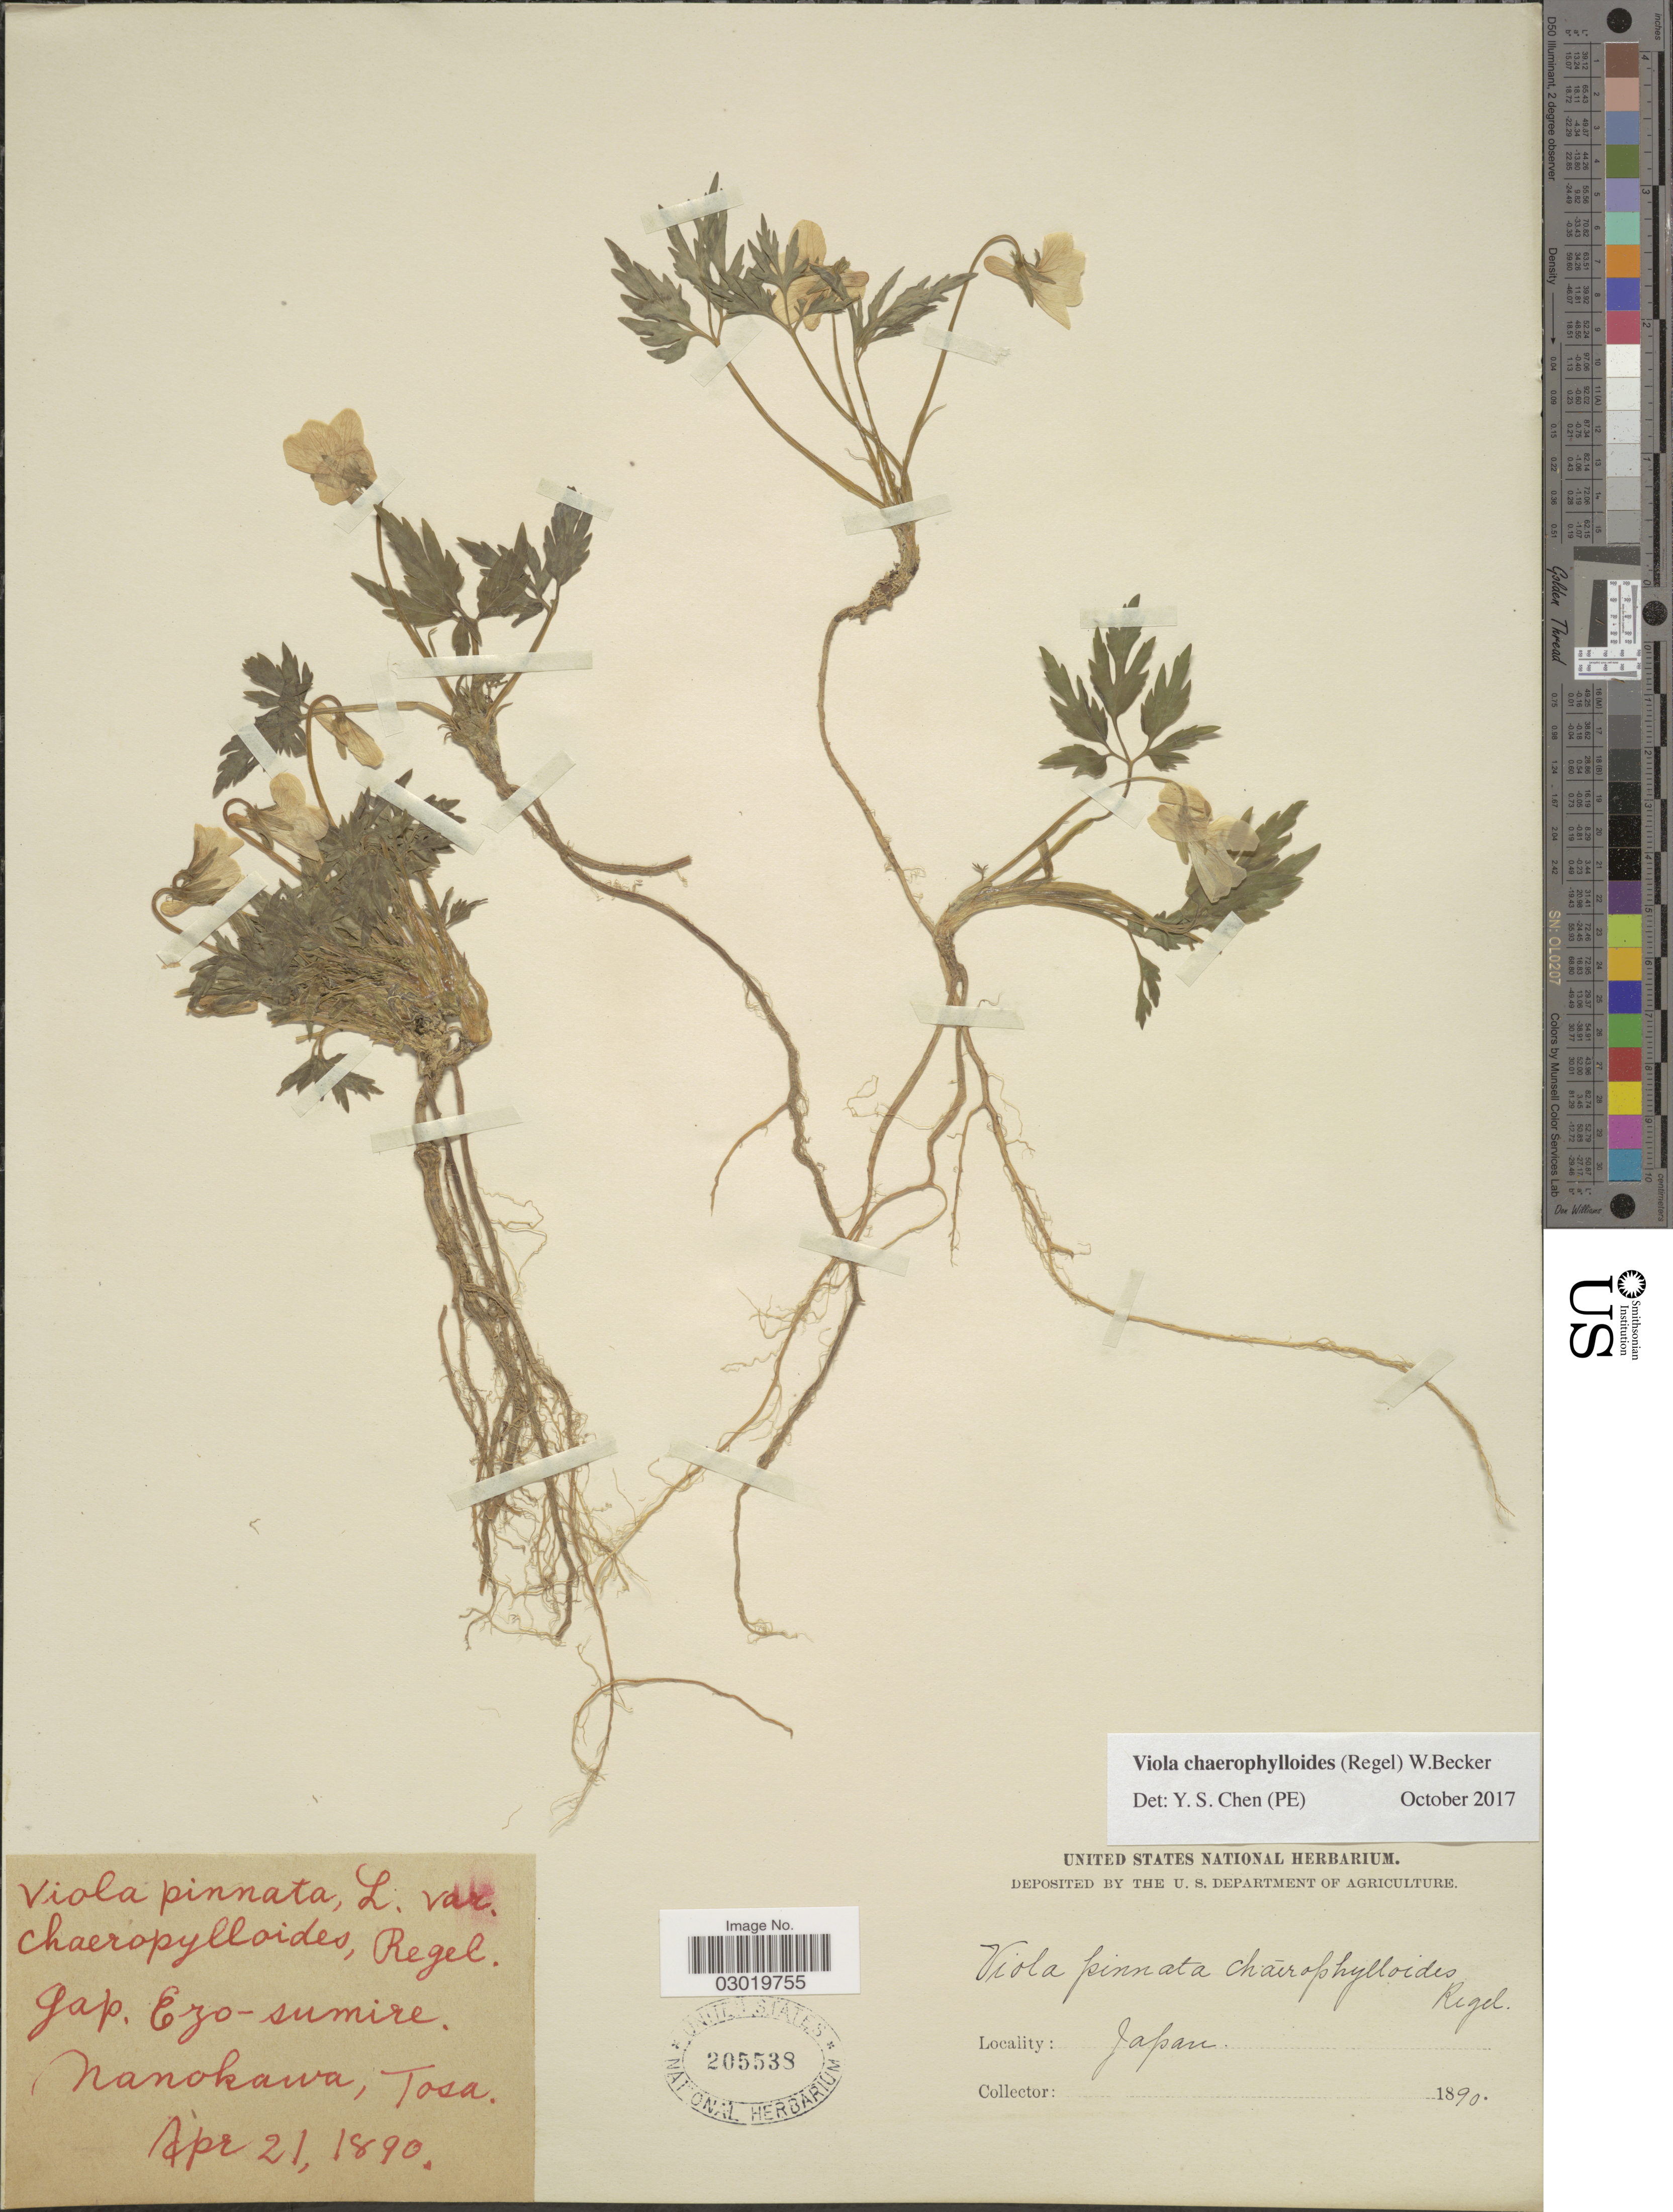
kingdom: Plantae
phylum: Tracheophyta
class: Magnoliopsida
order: Malpighiales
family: Violaceae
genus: Viola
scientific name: Viola chaerophylloides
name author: (Regel) W. Becker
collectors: ex herb. U. S. Department of Agriculture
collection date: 1890-04-21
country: Japan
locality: Nanokawa, Tosa.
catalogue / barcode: US 205538